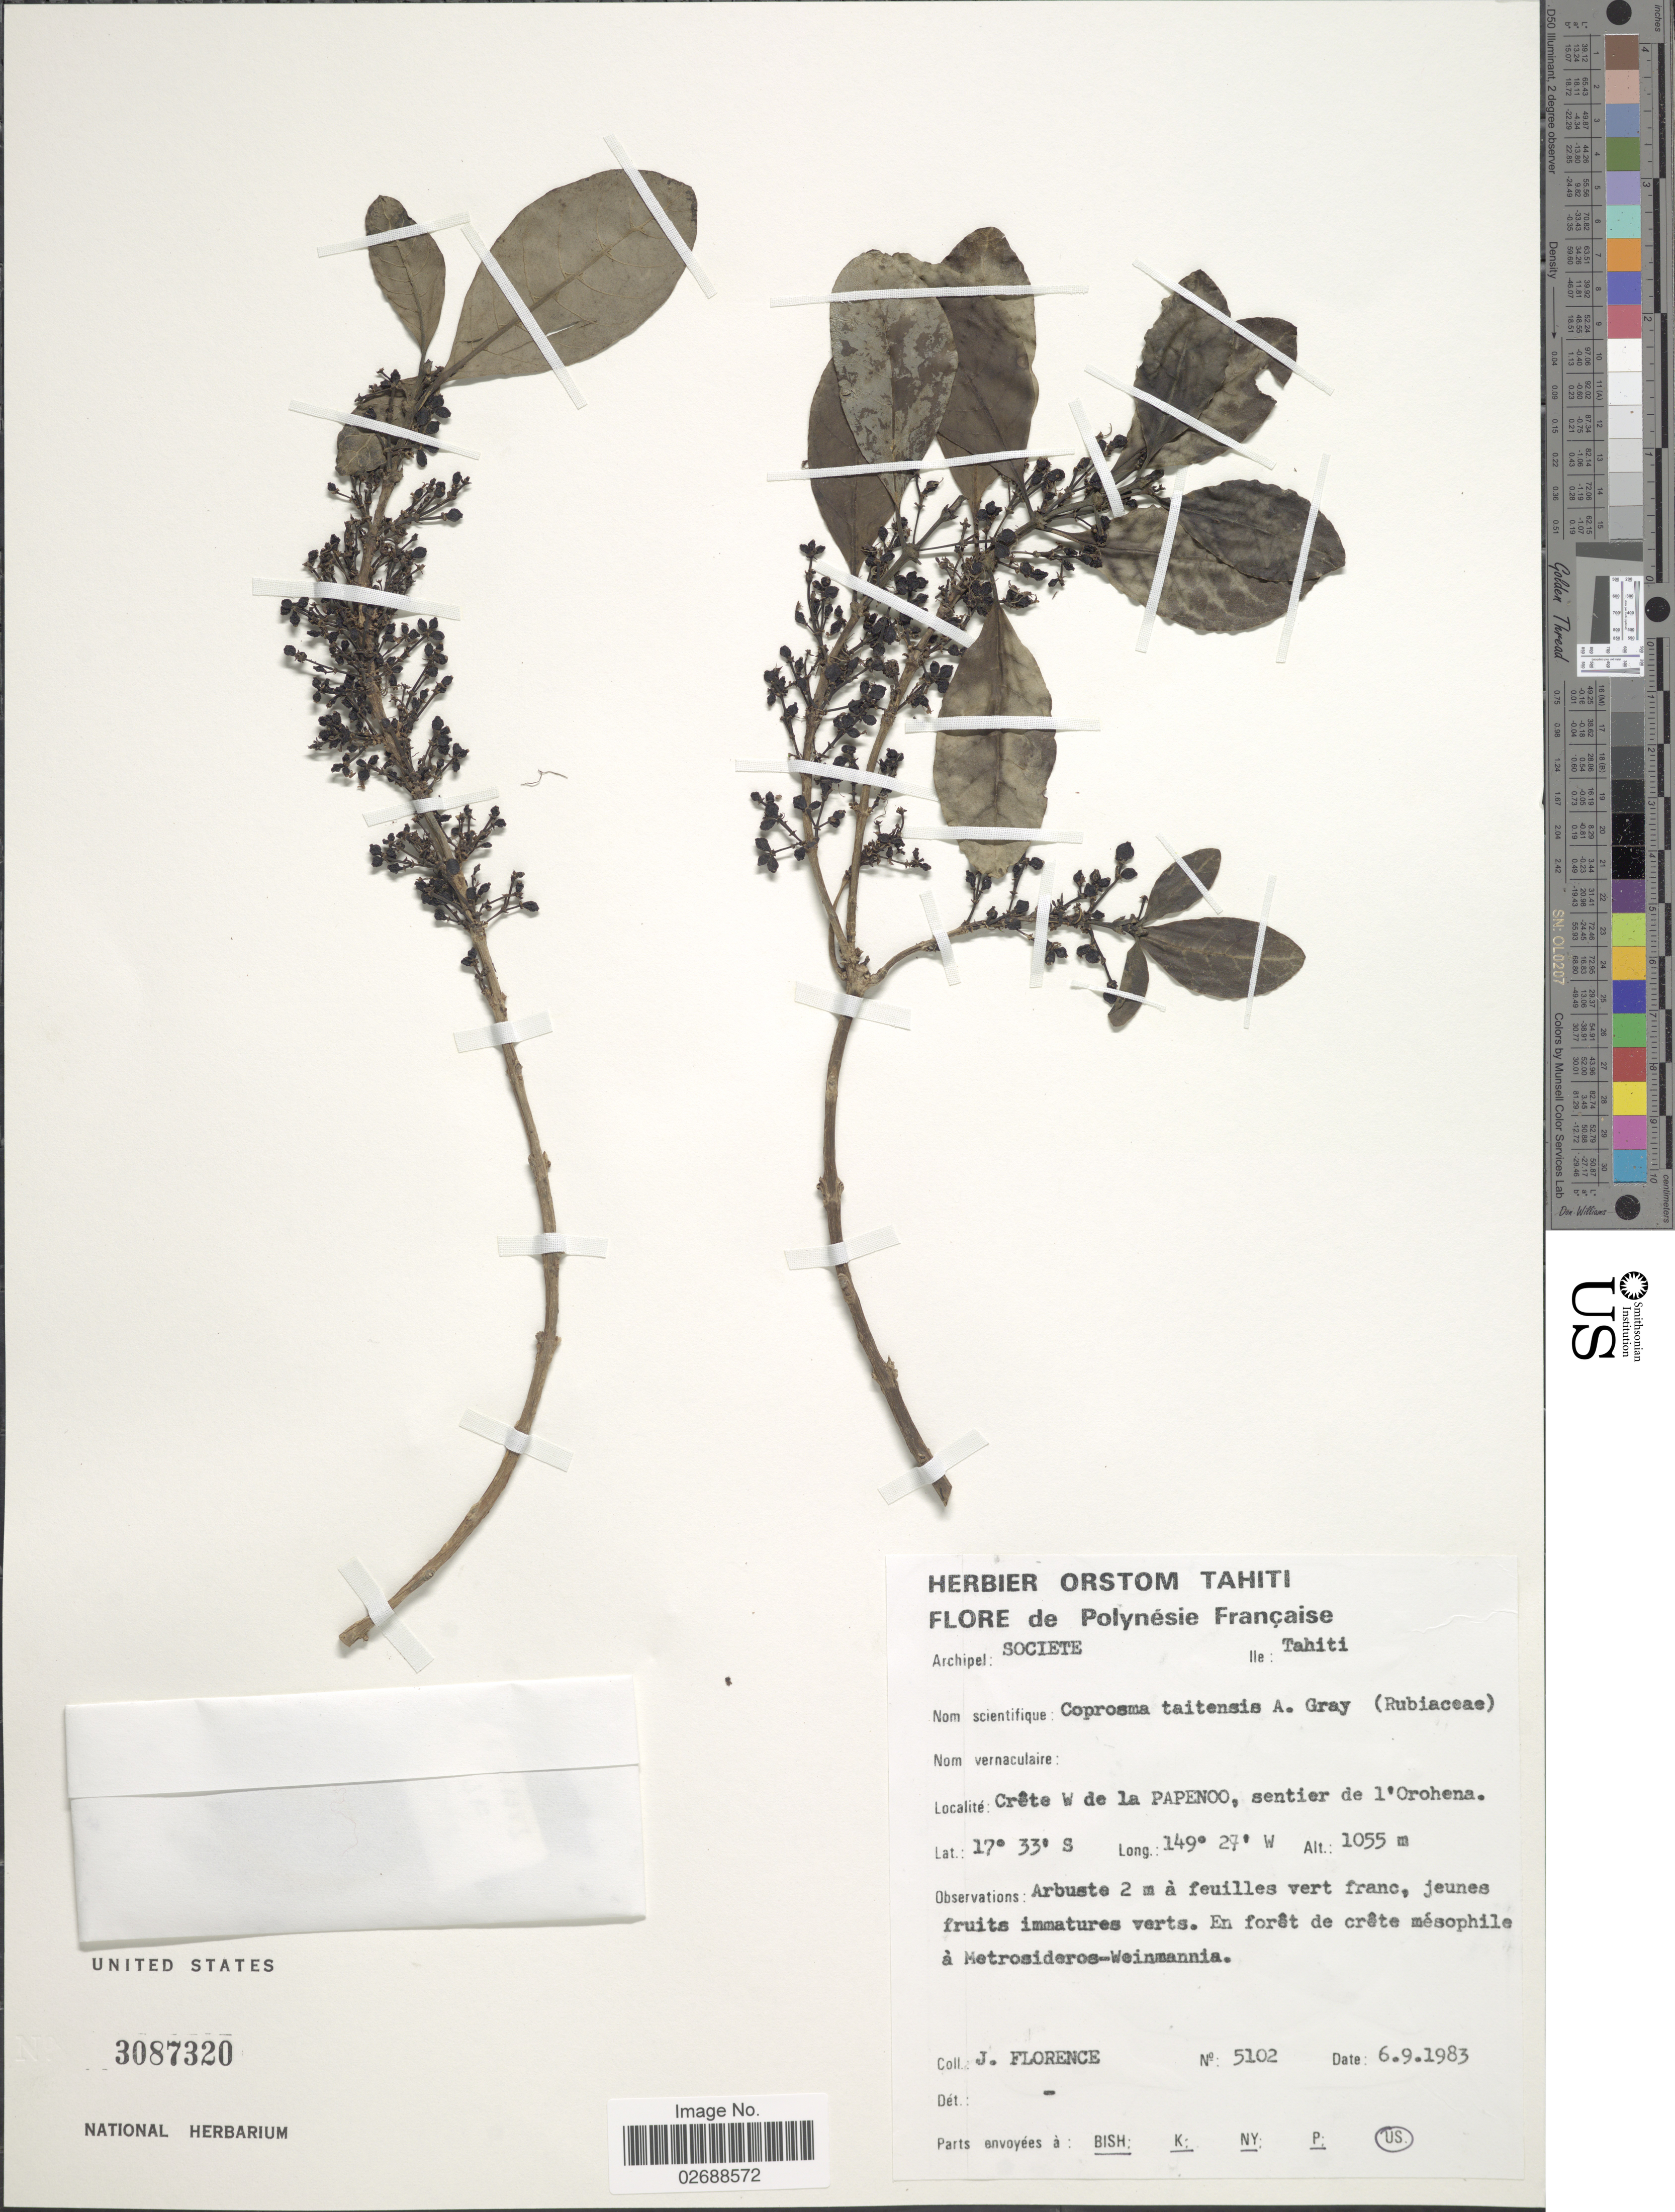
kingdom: Plantae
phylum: Tracheophyta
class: Magnoliopsida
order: Gentianales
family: Rubiaceae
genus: Coprosma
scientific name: Coprosma tahitensis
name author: A. Gray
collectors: J. Florence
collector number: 5102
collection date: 1983-09-06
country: French Polynesia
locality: Archipel: Societe, Ile: Tahiti, Crete W de la Papenoo, sentier de l'Orohena.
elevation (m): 1055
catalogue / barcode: US 3087320